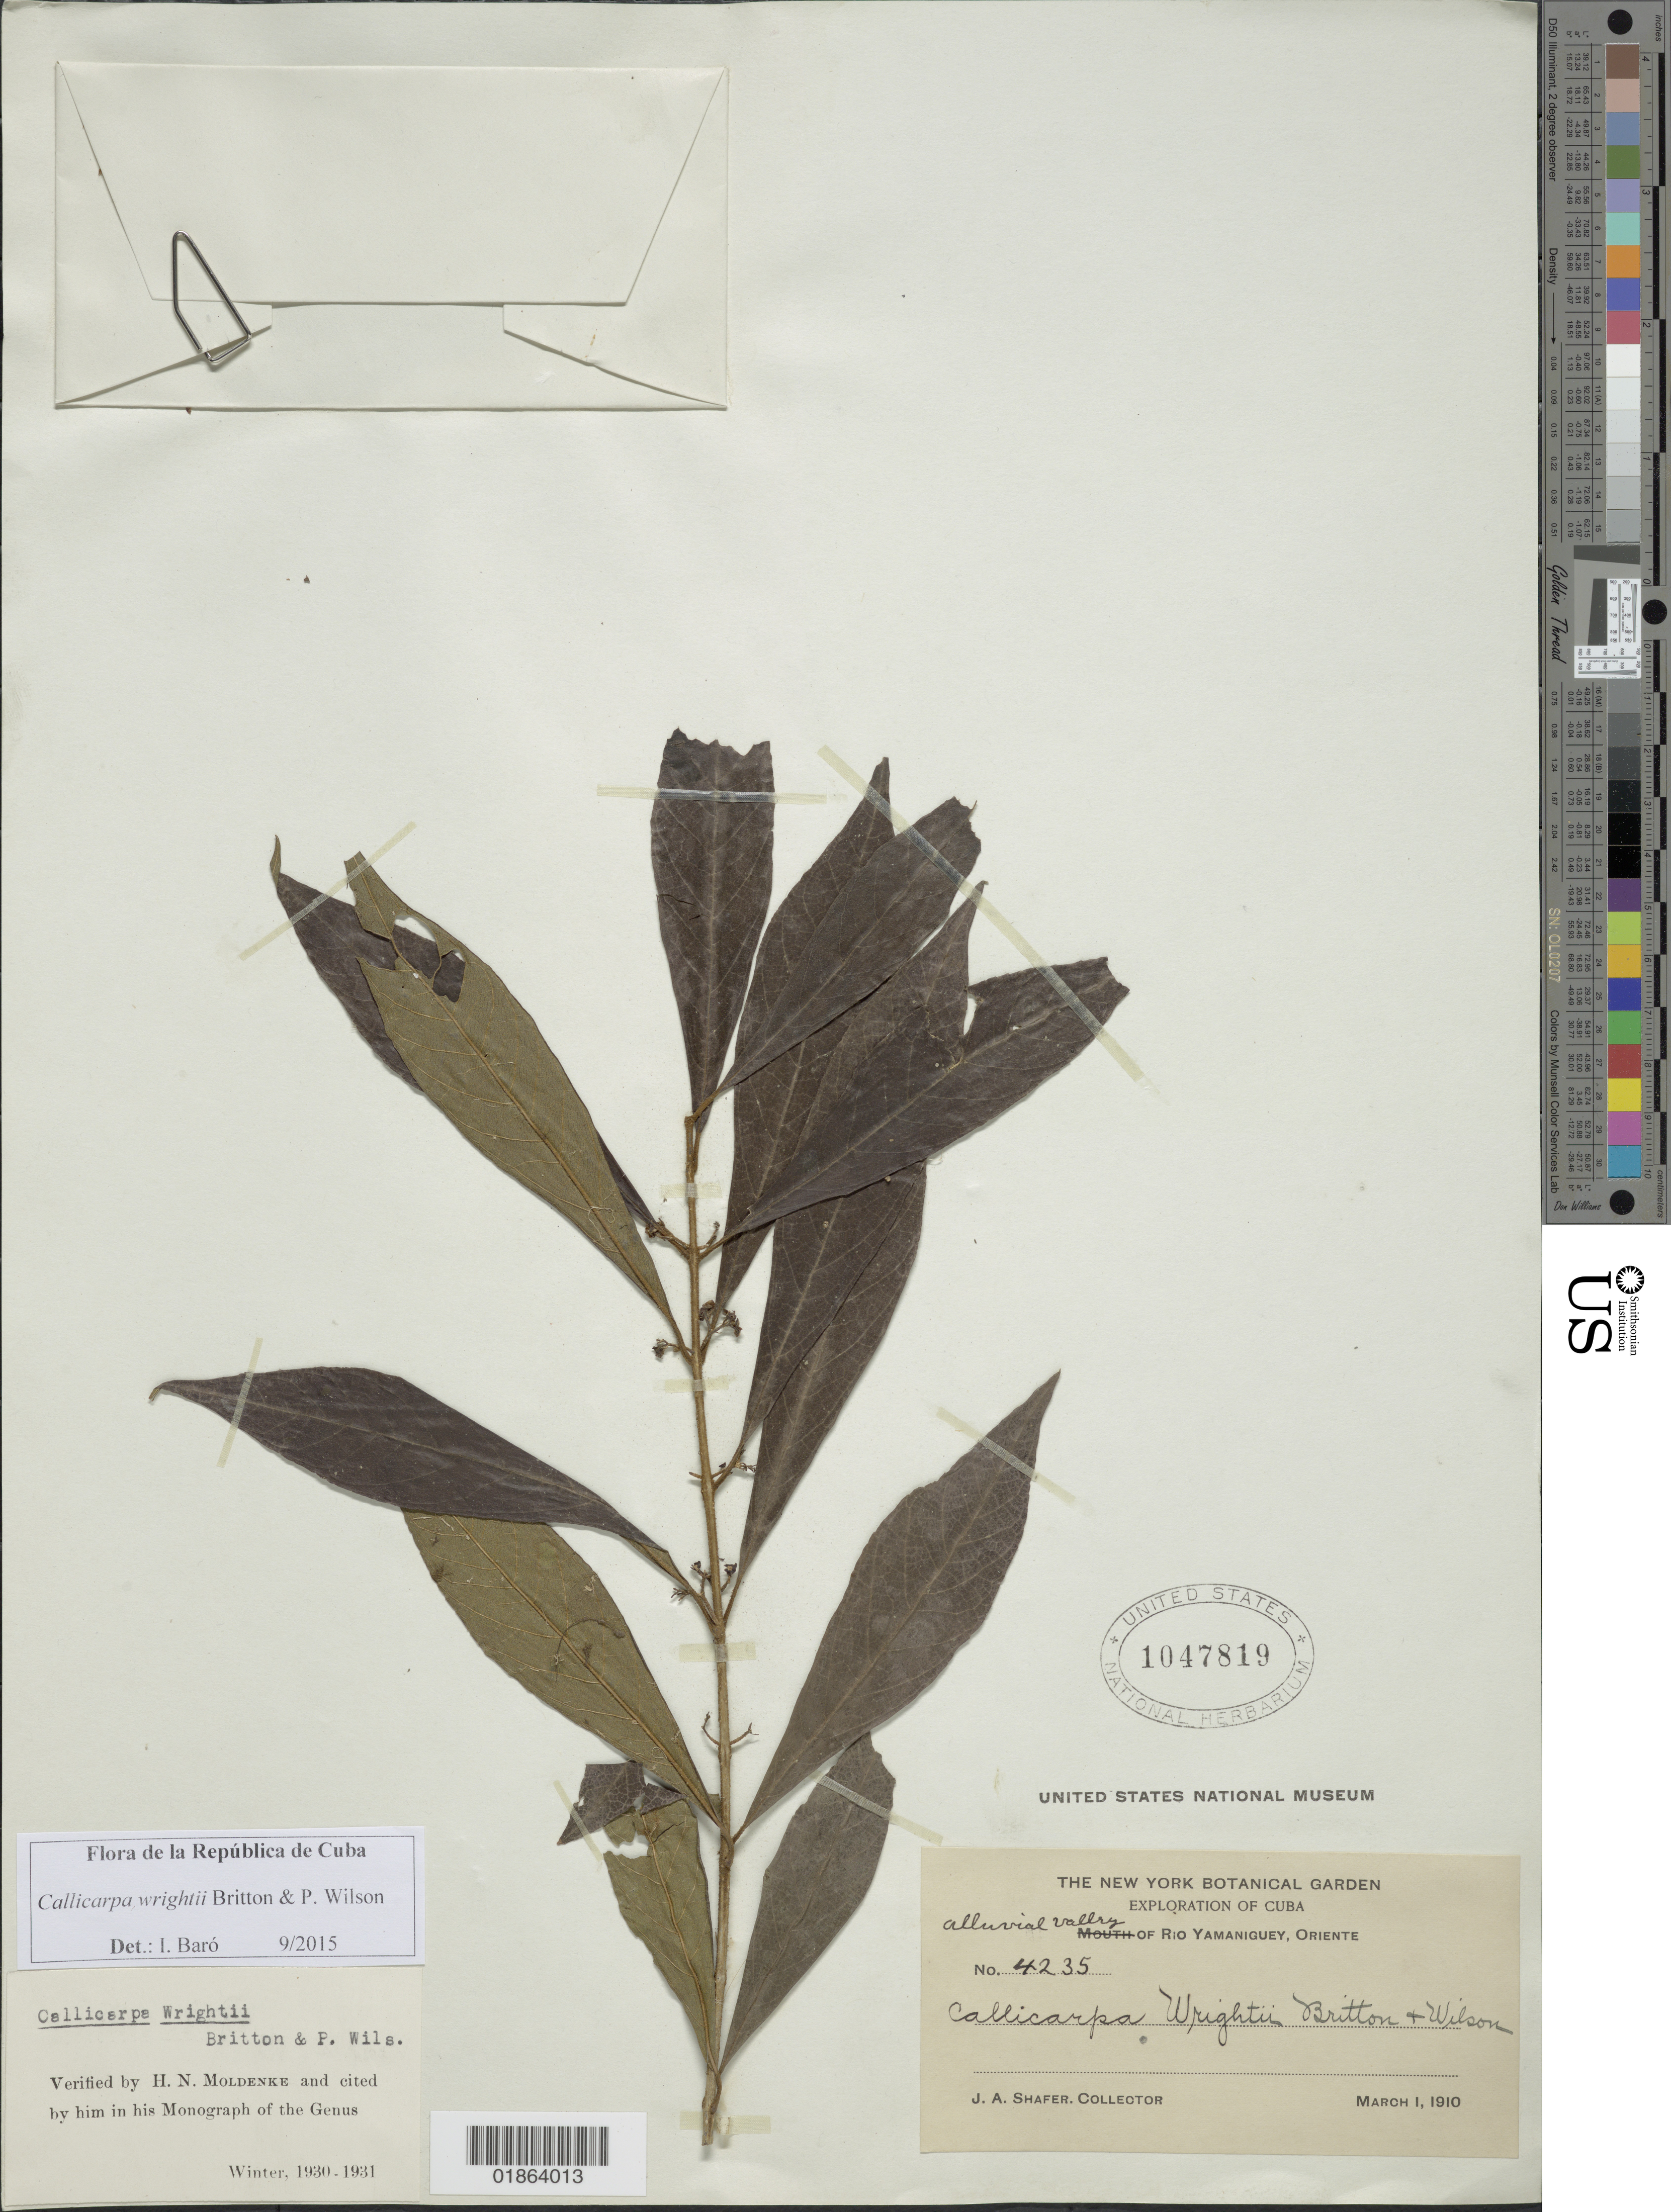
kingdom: Plantae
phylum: Tracheophyta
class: Magnoliopsida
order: Lamiales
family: Lamiaceae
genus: Callicarpa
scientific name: Callicarpa wrightii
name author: Britton & P. Wilson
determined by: Baró Oliedo, I.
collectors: J. A. Shafer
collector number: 4235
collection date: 1910-03-01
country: Cuba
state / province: Holguín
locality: Rio Yamaniguey (mouth), Oriente [Holguín]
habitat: Alluvial valley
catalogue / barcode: US 1047819